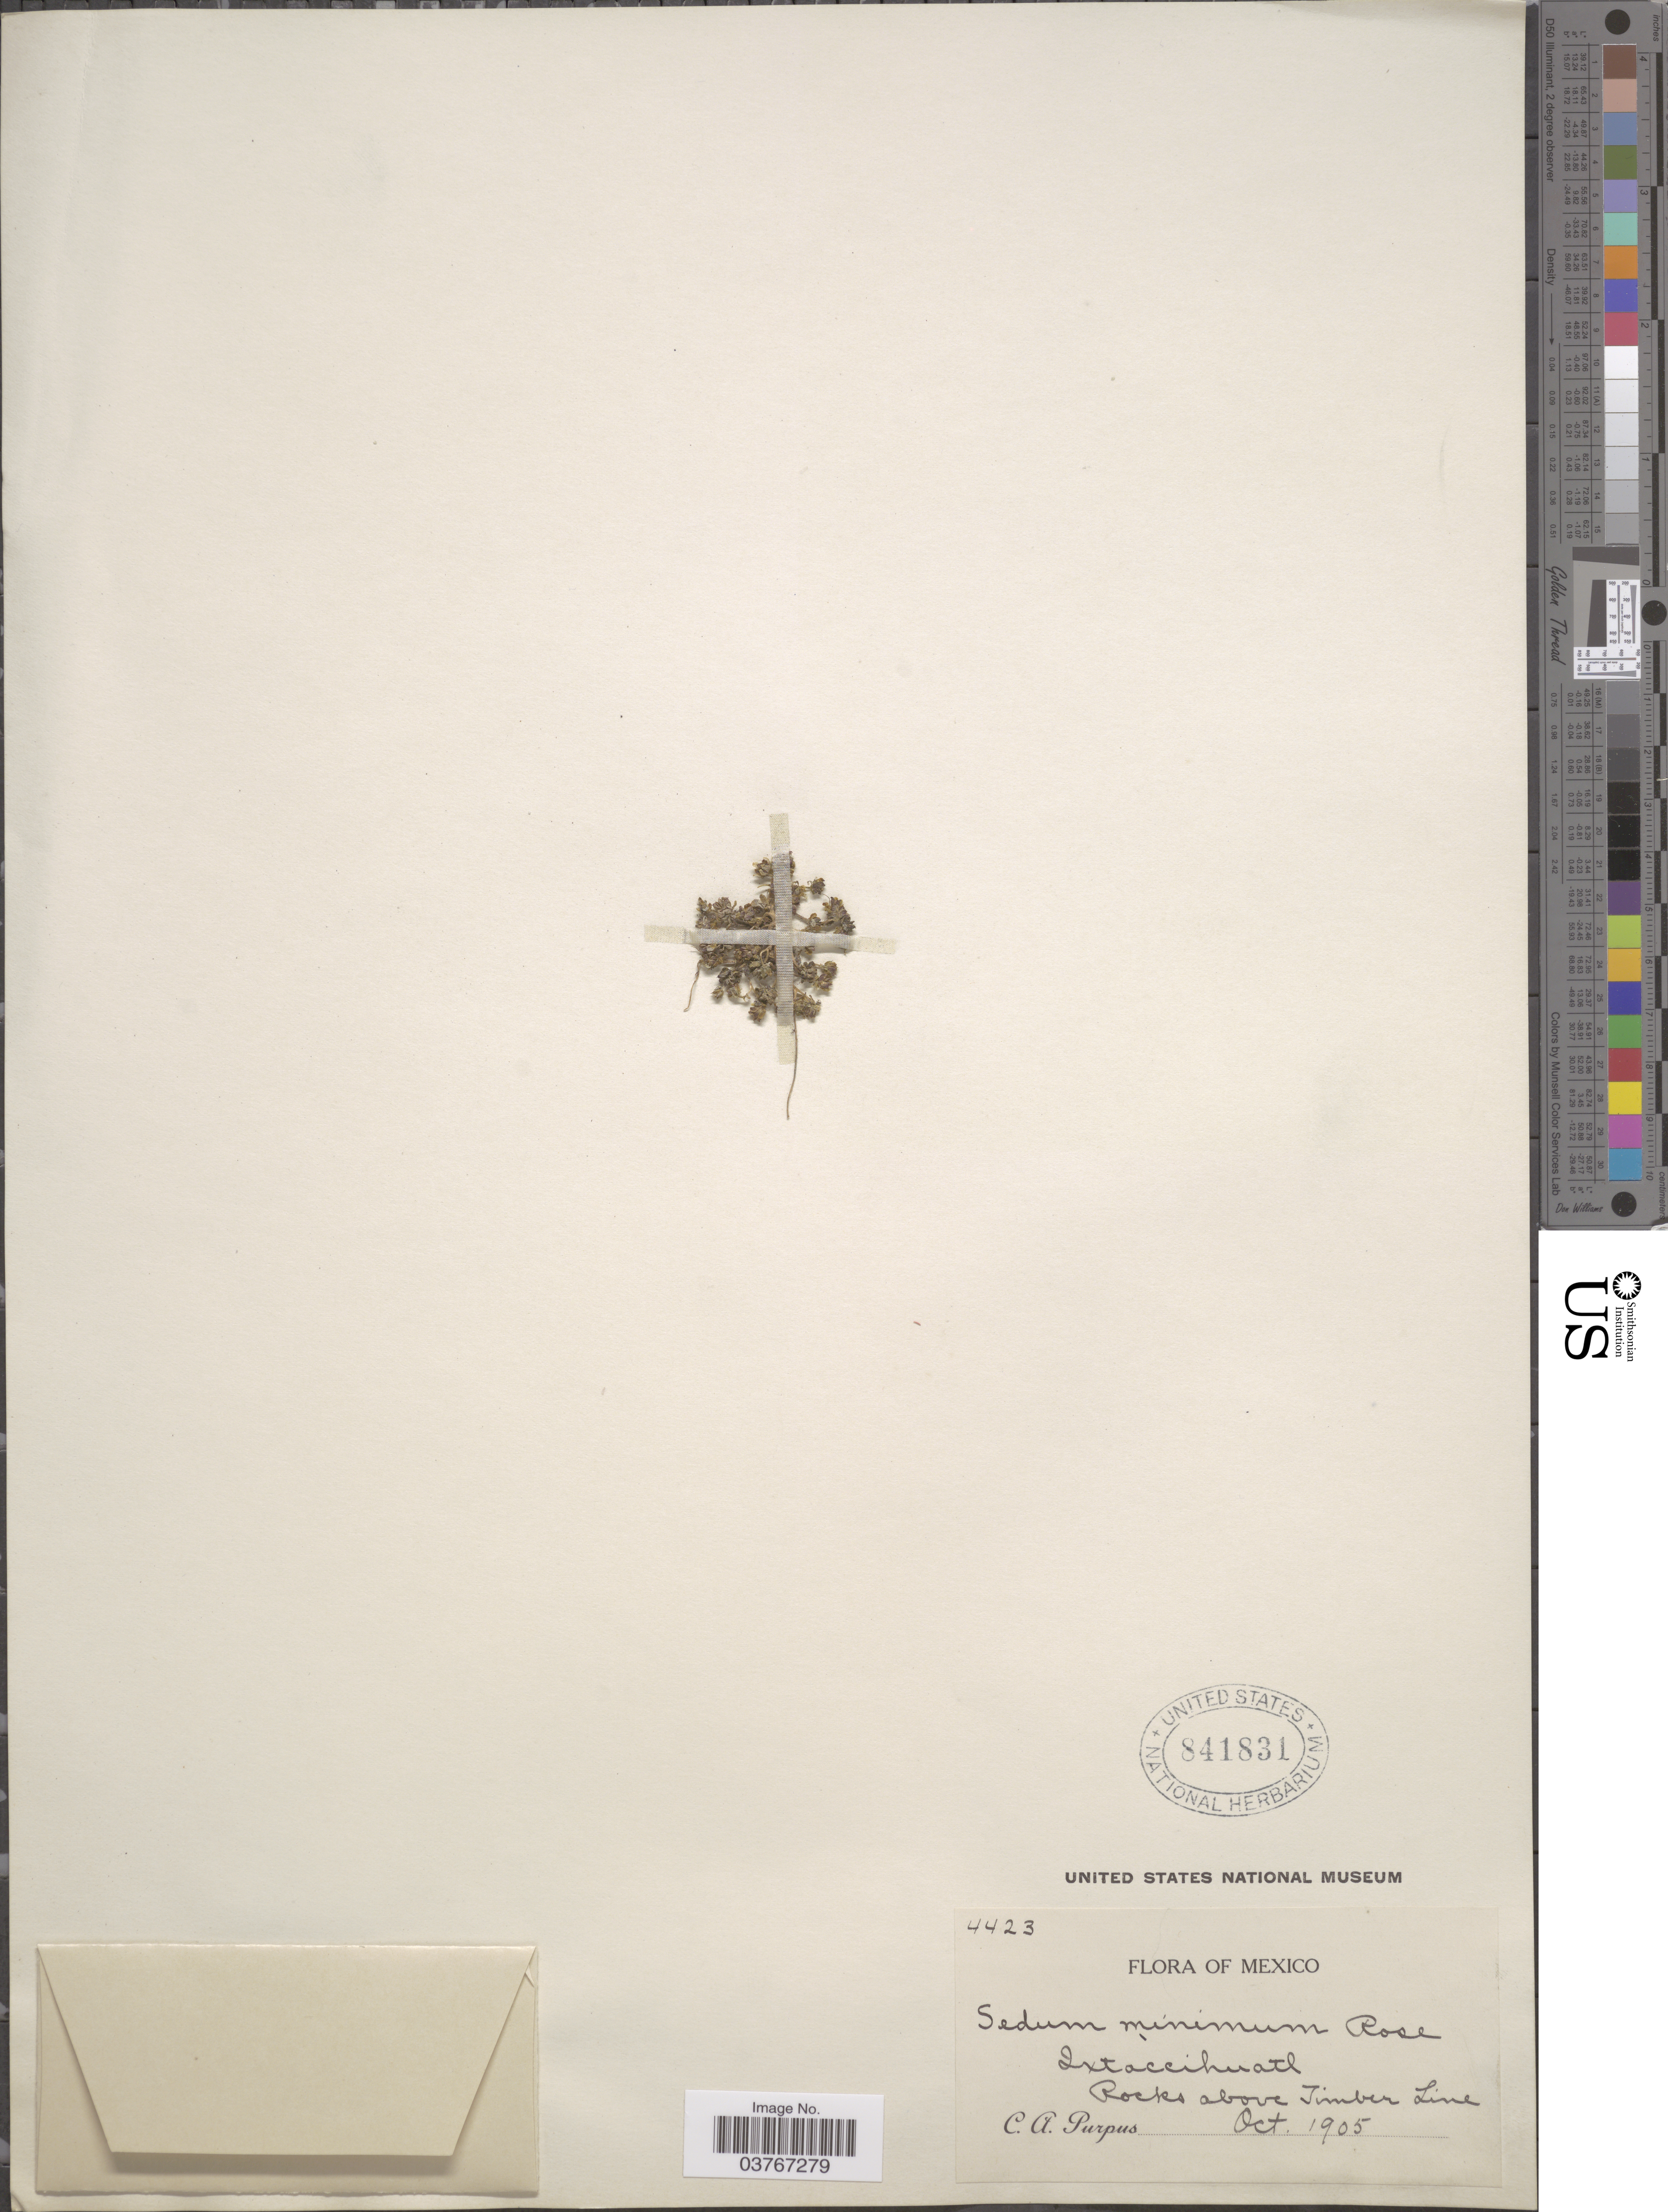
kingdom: Plantae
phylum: Tracheophyta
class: Magnoliopsida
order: Saxifragales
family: Crassulaceae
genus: Sedum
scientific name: Sedum minimum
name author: Rose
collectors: C. A. Purpus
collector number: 4423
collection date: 1905-10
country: Mexico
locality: Ixtaccihuatl. Rocks above Timber Line.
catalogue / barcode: US 841831